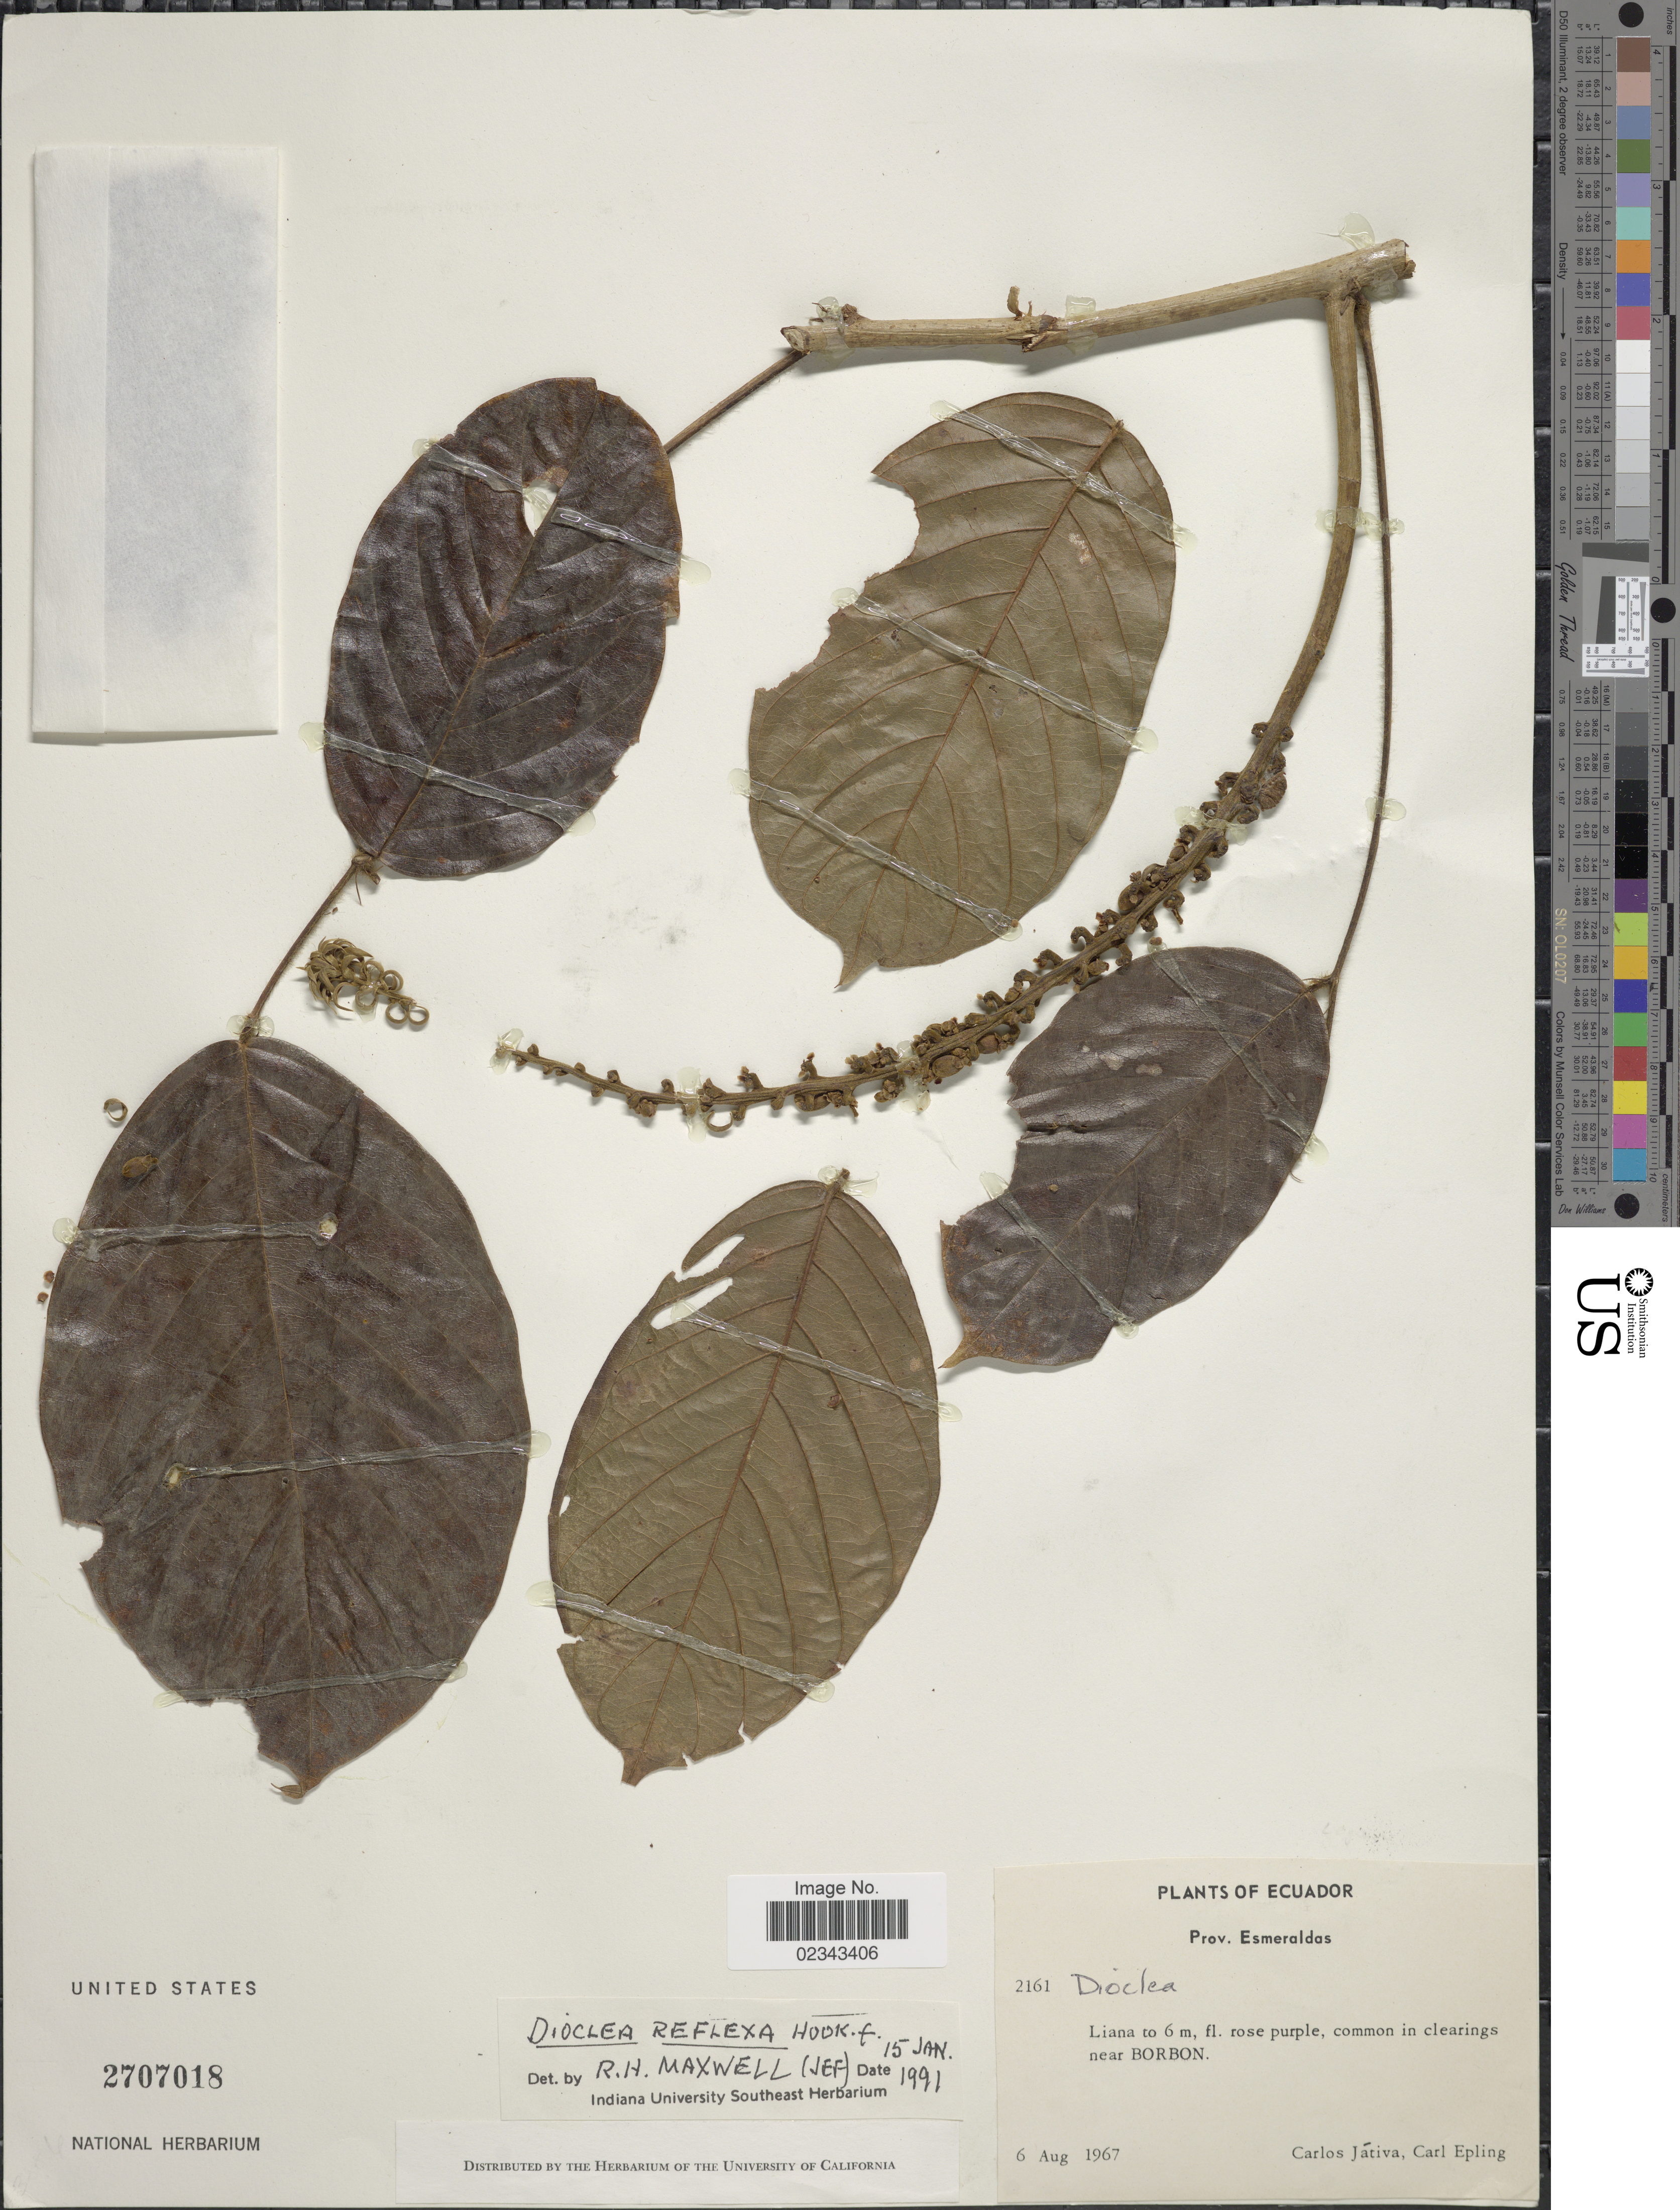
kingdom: Plantae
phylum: Tracheophyta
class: Magnoliopsida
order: Fabales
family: Fabaceae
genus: Macropsychanthus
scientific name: Macropsychanthus comosus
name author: (G. Mey.) L.P. Queiroz & Snak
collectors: C. D. Játiva & C. C. Epling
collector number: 2161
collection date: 1967-08-06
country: Ecuador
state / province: Esmeraldas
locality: Common in clearings near Borbon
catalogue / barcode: US 2707018